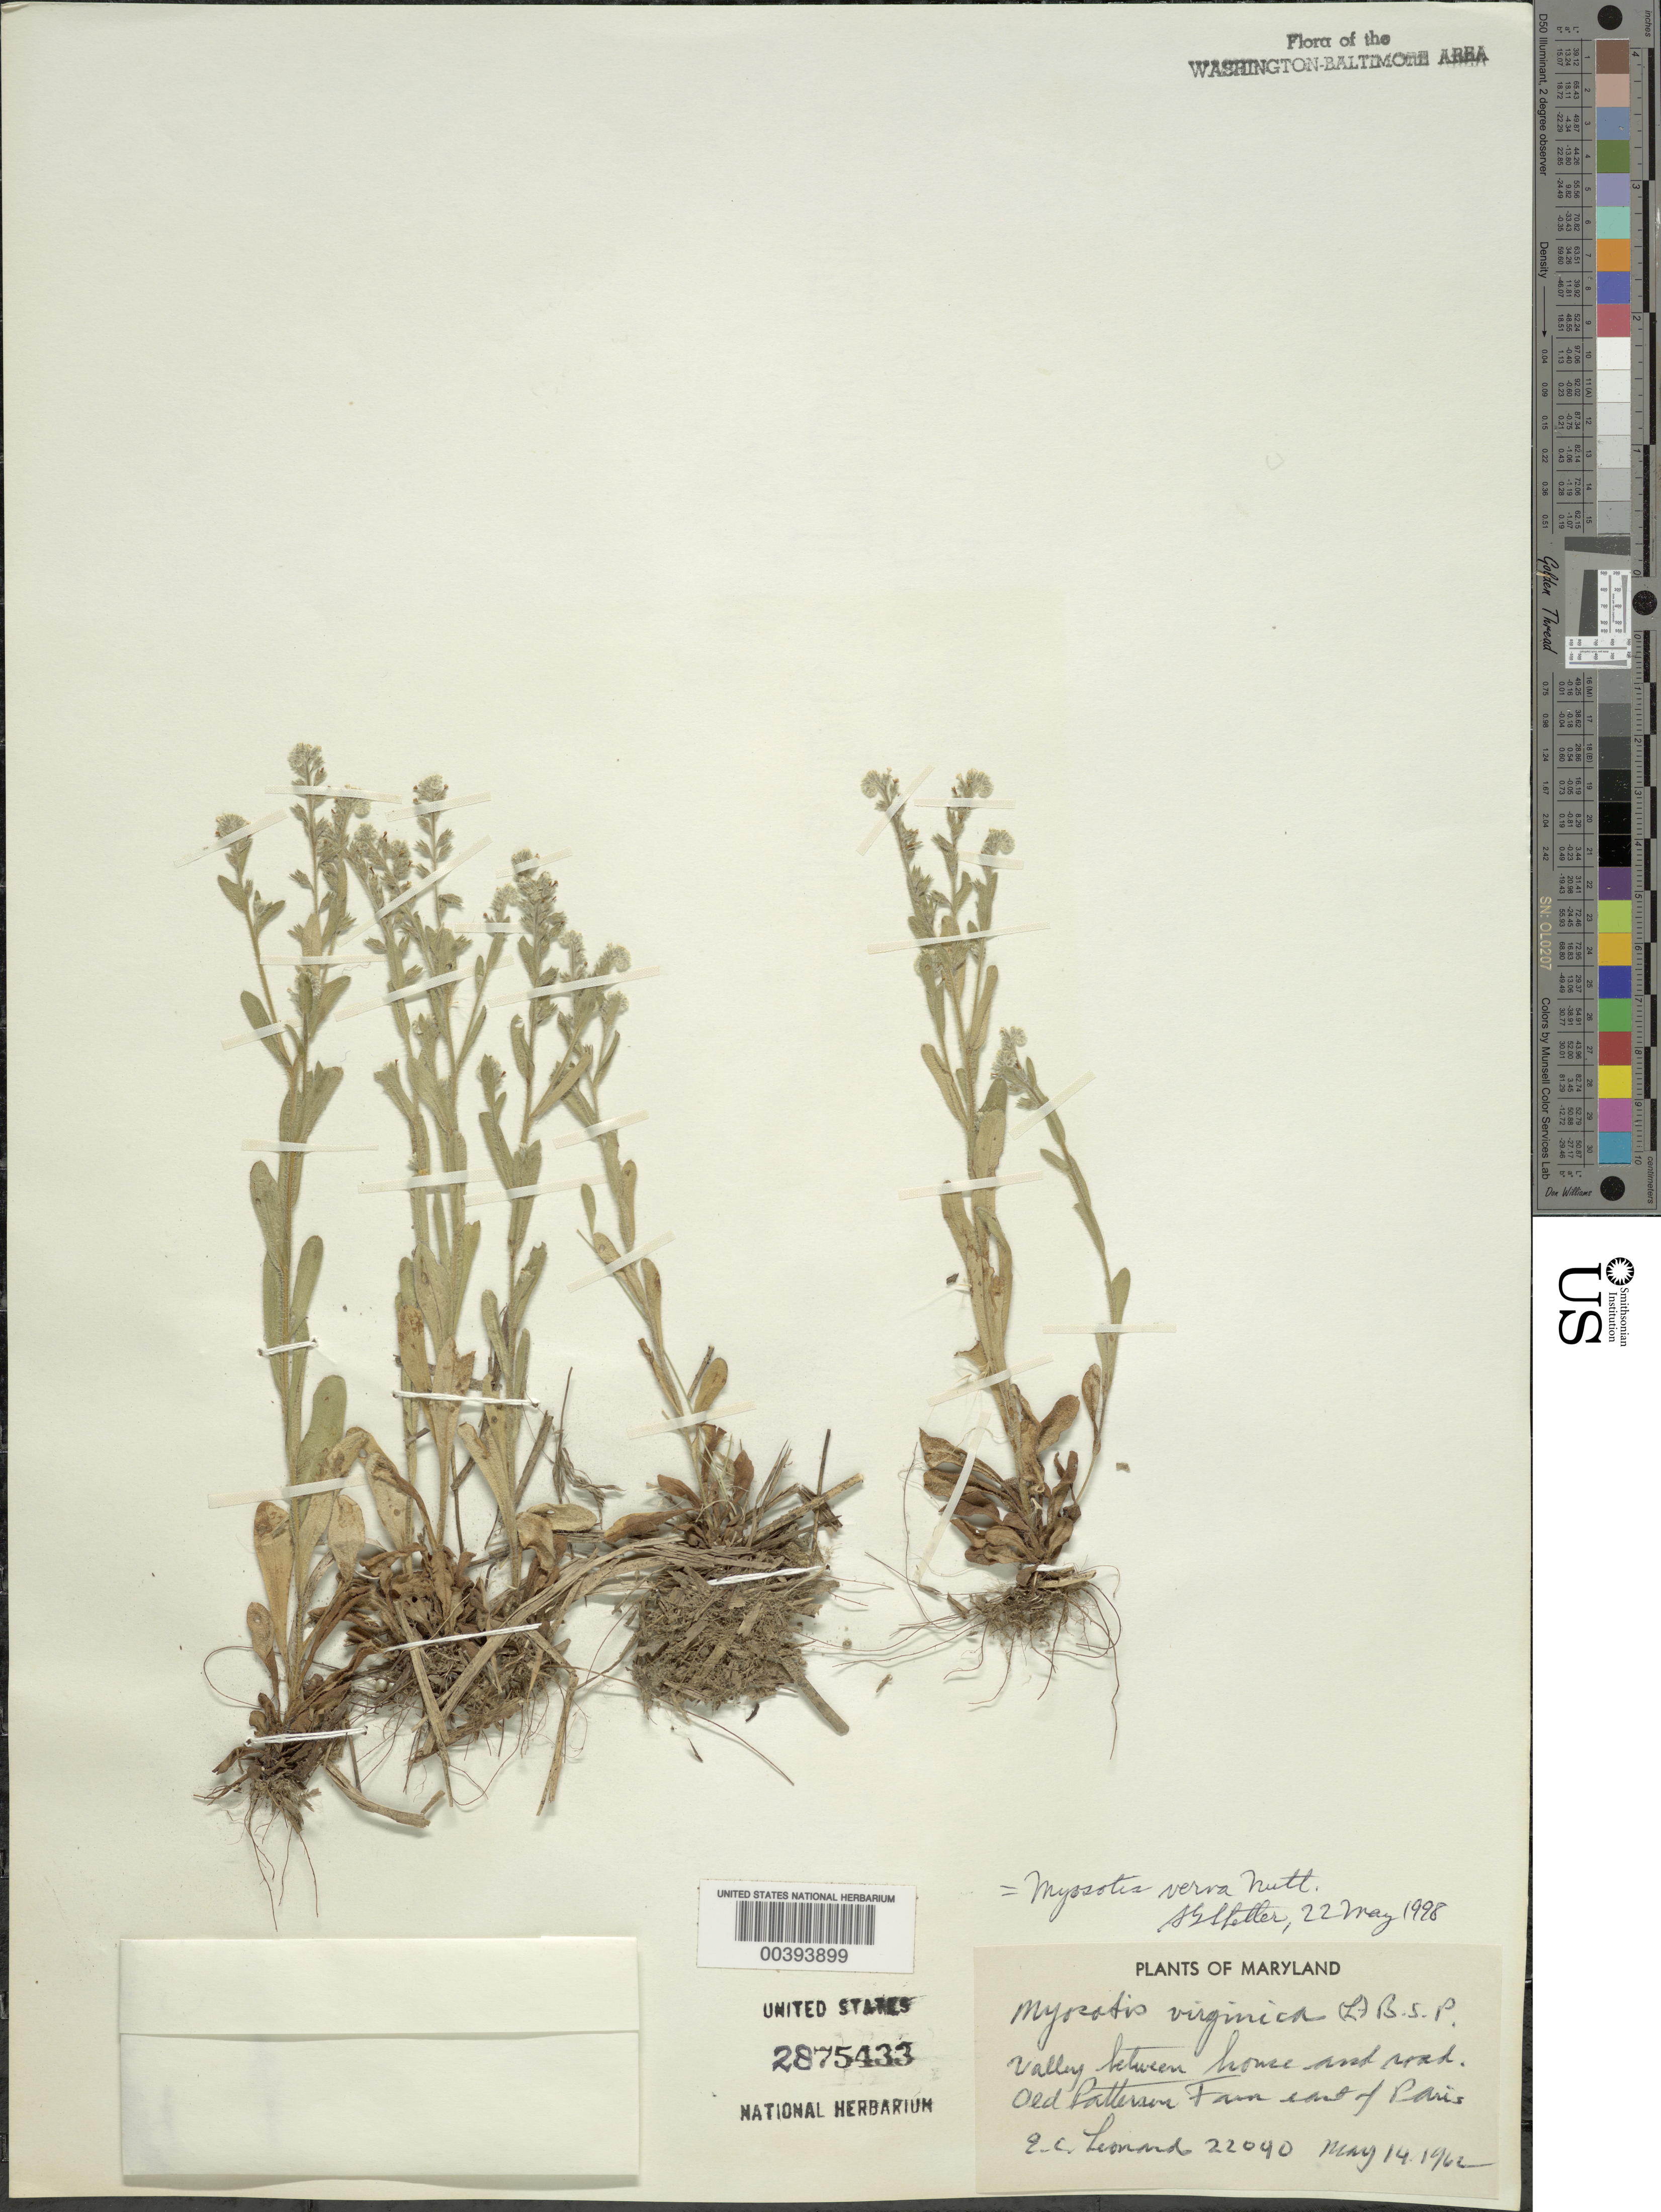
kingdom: Plantae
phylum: Tracheophyta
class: Magnoliopsida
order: Boraginales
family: Boraginaceae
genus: Myosotis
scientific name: Myosotis verna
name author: Nutt.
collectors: E. C. Leonard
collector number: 22040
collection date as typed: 14 May 1962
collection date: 1962-05-14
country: United States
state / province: Maryland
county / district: Calvert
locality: East of Paris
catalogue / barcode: US 2875433